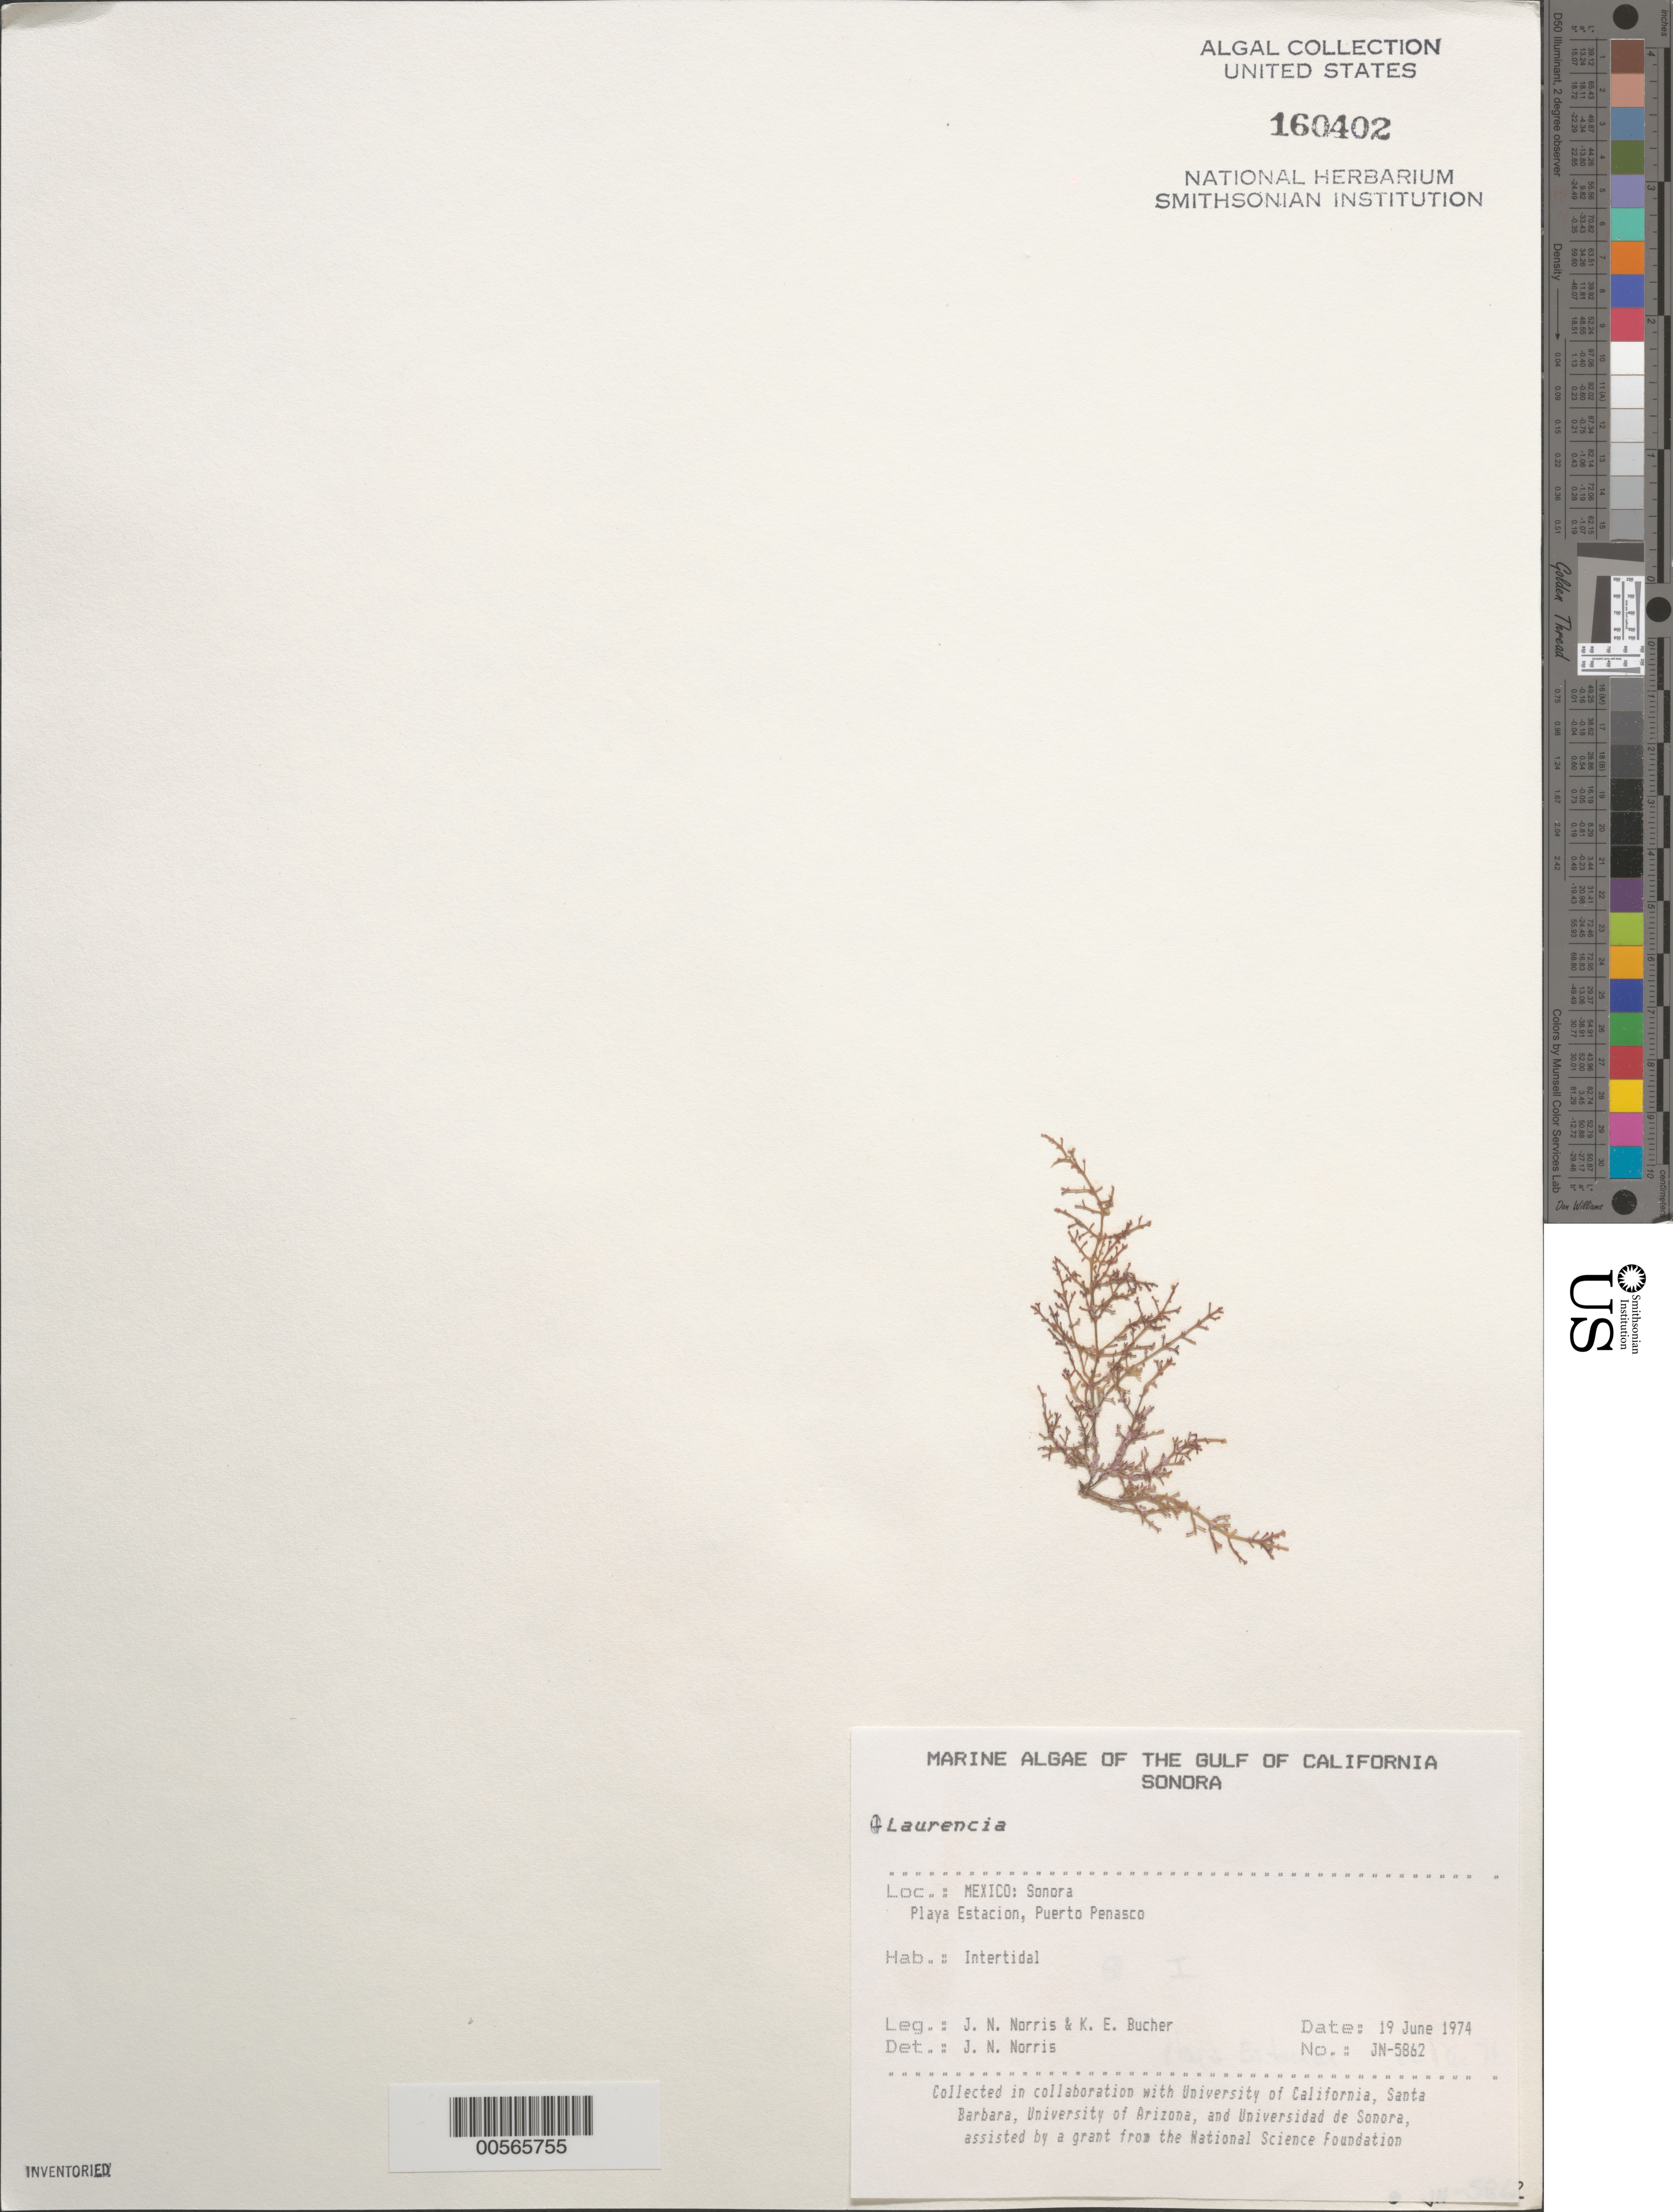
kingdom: Plantae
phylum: Rhodophyta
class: Florideophyceae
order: Ceramiales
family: Rhodomelaceae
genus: Laurencia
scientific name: Laurencia sp.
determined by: Norris, James N.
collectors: J. N. Norris & K. E. Bucher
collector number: JN-5862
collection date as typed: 19 Jun 1974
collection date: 1974-06-19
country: Mexico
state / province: Sonora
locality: Playa Estacion, Puerto Penasco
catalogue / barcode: US 160402